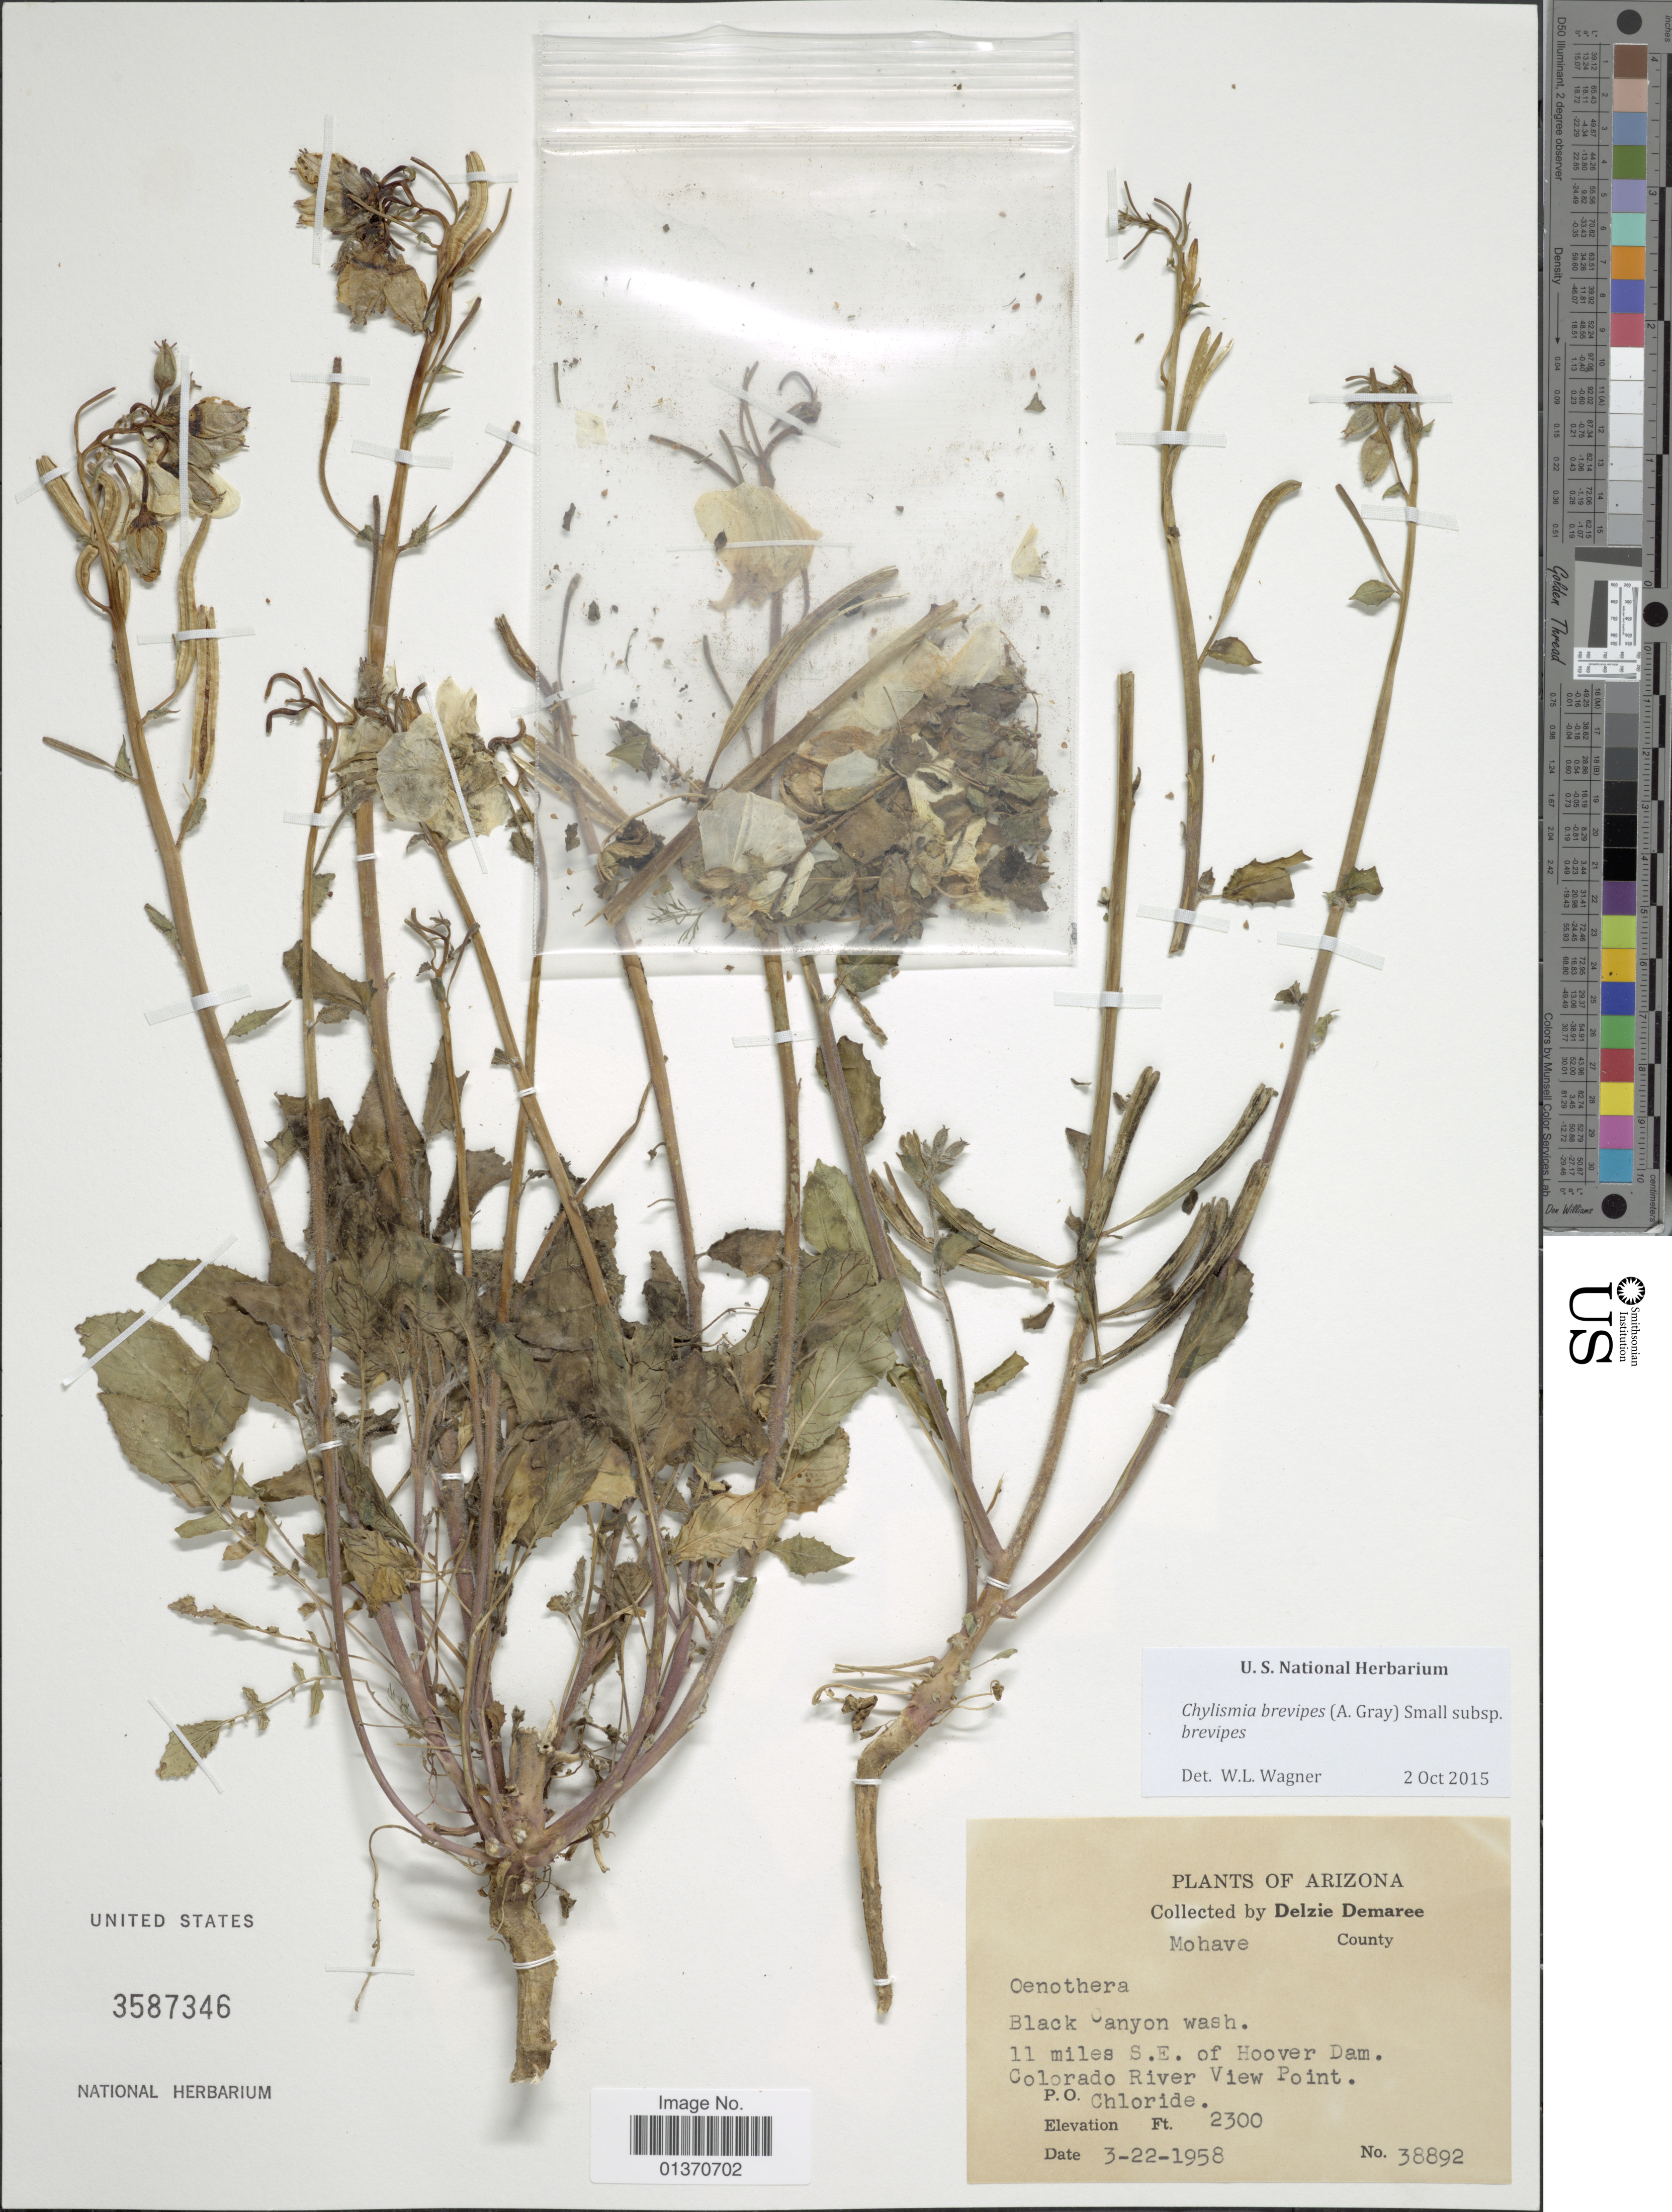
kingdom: Plantae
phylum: Tracheophyta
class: Magnoliopsida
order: Myrtales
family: Onagraceae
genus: Chylismia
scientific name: Chylismia brevipes subsp. brevipes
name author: (A. Gray) Small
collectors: D. Demaree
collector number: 38892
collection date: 1958-03-22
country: United States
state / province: Arizona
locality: Mohave County, Black Canyon wash., 11 miles S.E. of Hoover Dam, Colorado River View Point, P.O. Chloride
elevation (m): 701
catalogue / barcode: US 3587346